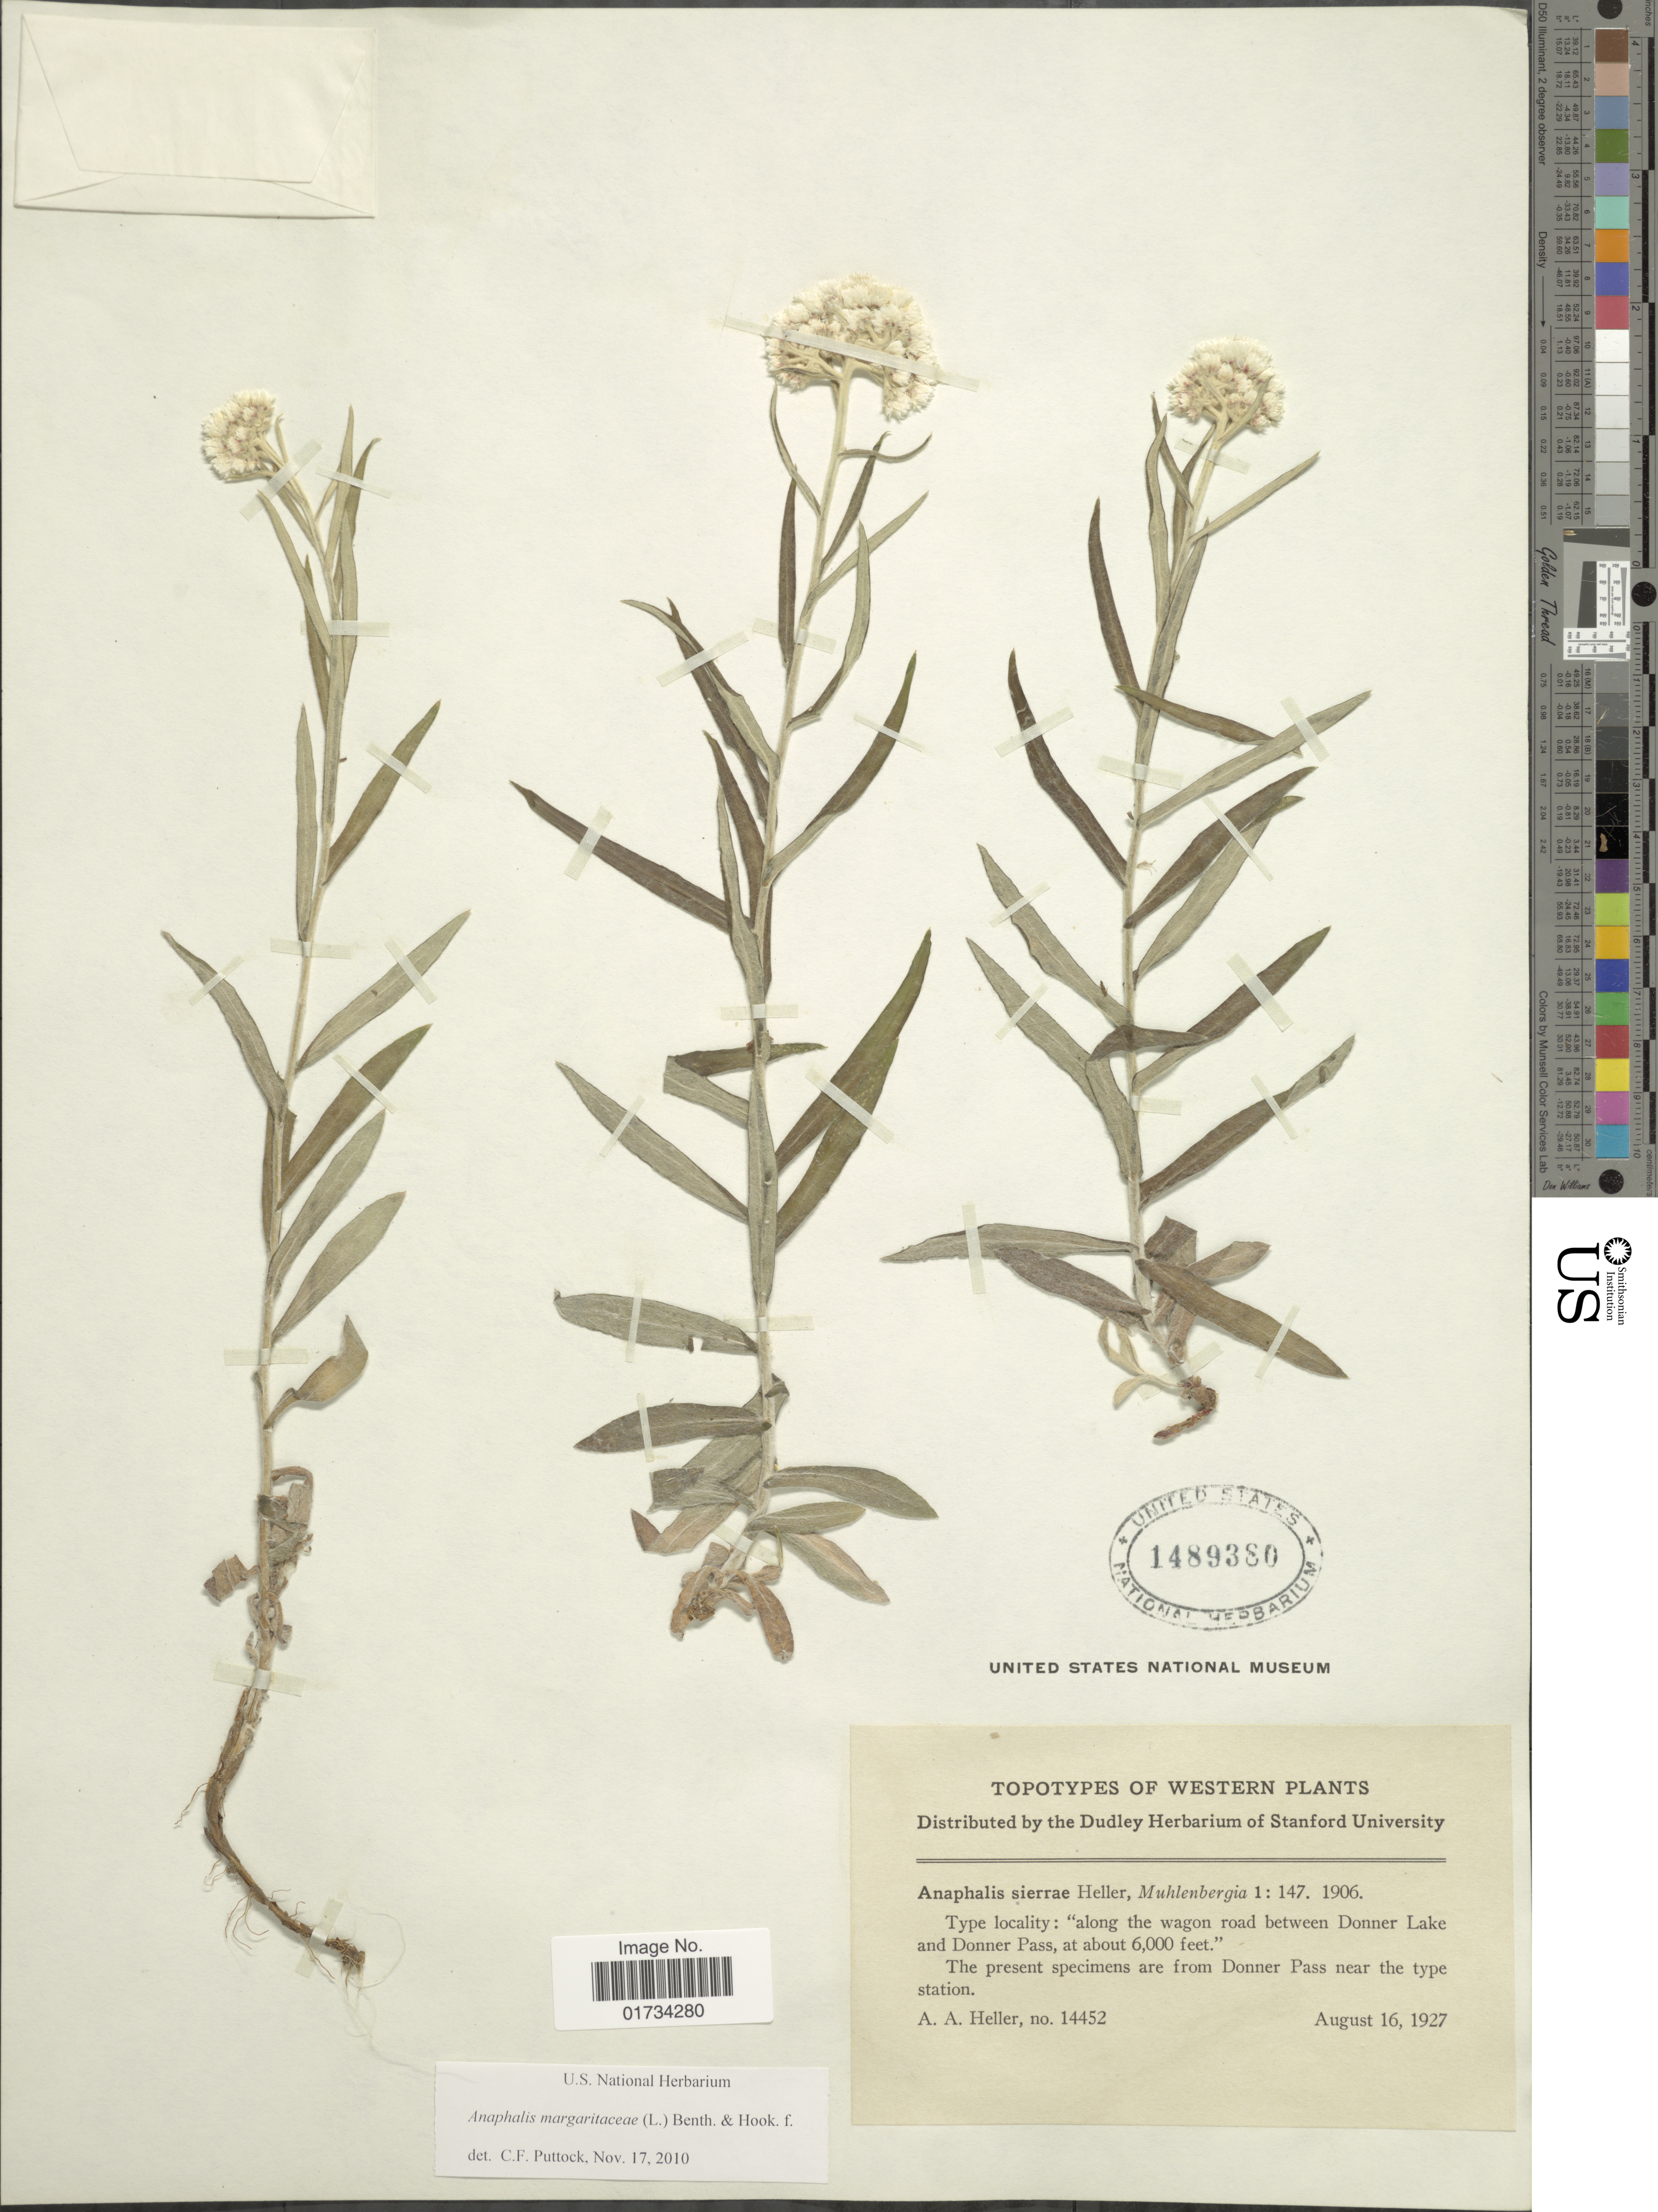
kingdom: Plantae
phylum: Tracheophyta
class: Magnoliopsida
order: Asterales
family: Asteraceae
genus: Anaphalis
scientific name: Anaphalis sierrae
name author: A. Heller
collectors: A. A. Heller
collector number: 14452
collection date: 1927-08-16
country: United States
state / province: California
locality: Along the wagon road between Donner Lake and Donner Pass. near the type station.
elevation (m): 1829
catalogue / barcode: US 1489380